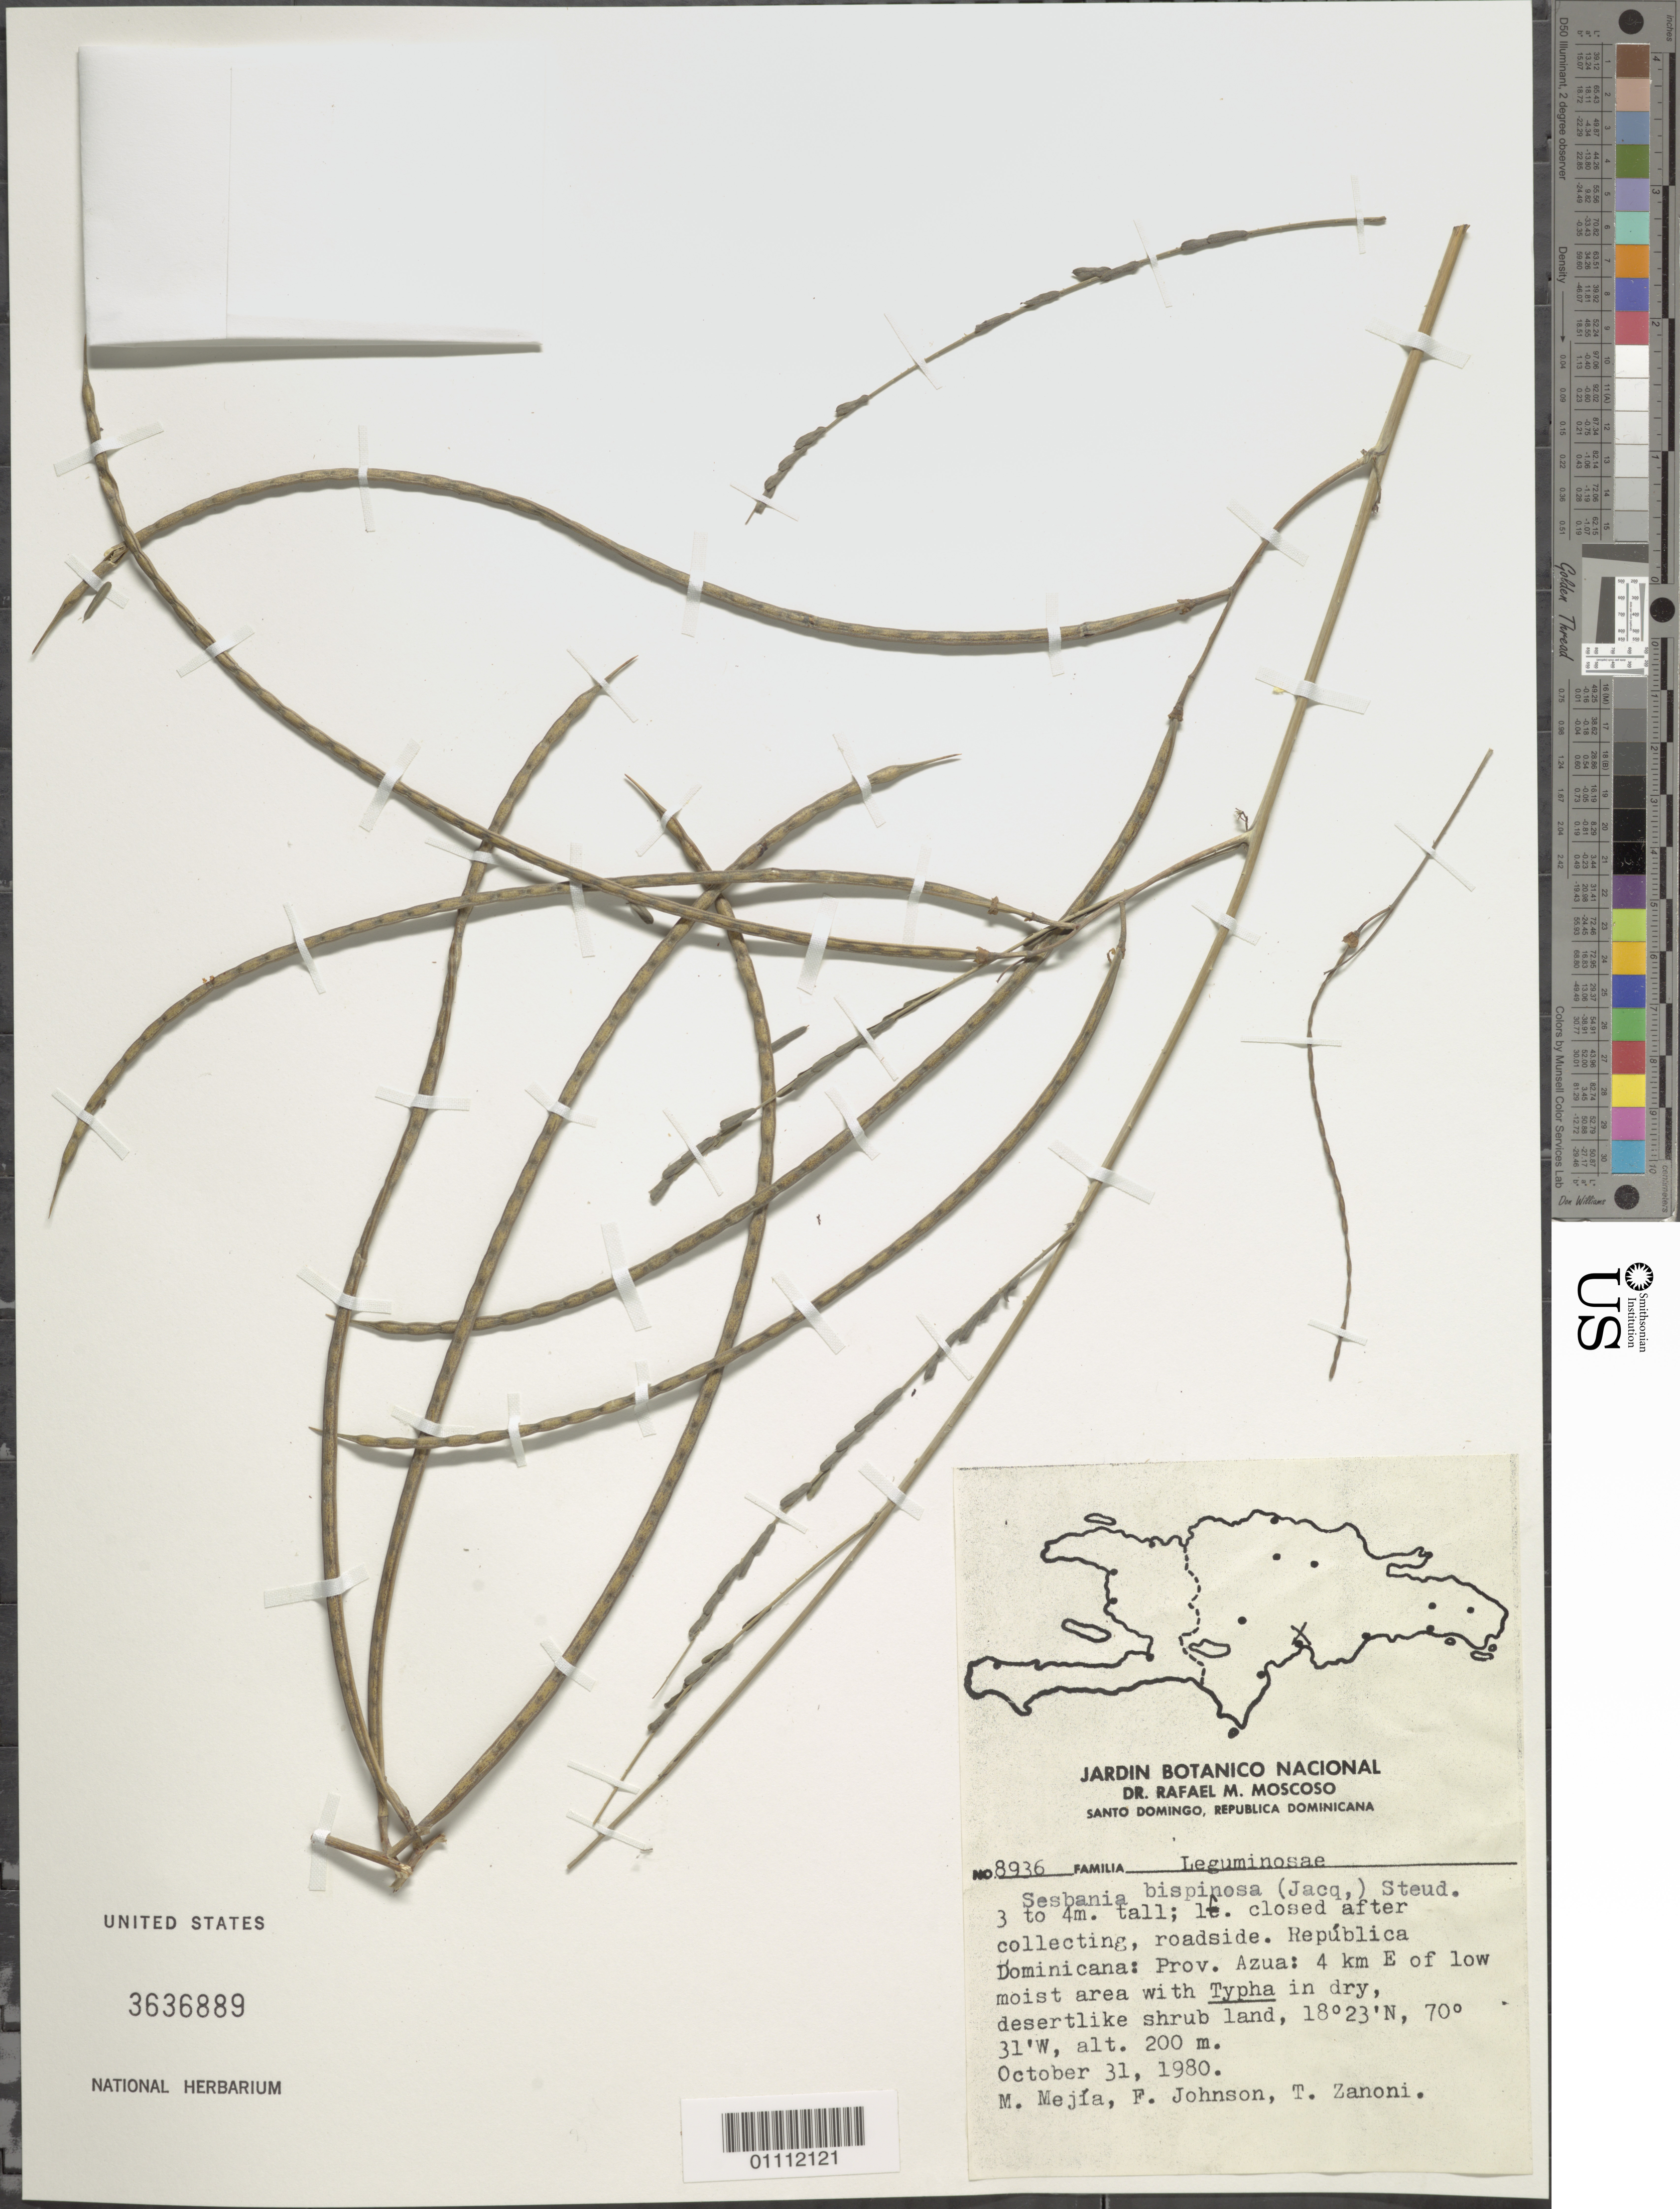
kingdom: Plantae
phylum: Tracheophyta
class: Magnoliopsida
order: Fabales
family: Fabaceae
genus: Sesbania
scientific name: Sesbania bispinosa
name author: (Jacq.) Steud.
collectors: M. Mejia, F. Johnson & T. A. Zanoni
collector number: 8936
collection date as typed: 31 Oct 1980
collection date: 1980-10-31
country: Dominican Republic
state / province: Azua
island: Hispaniola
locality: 4 km E of low moist area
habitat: Low moist area with Typha in dry, desert-like shrub land; roadside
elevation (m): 200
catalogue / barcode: US 3636889